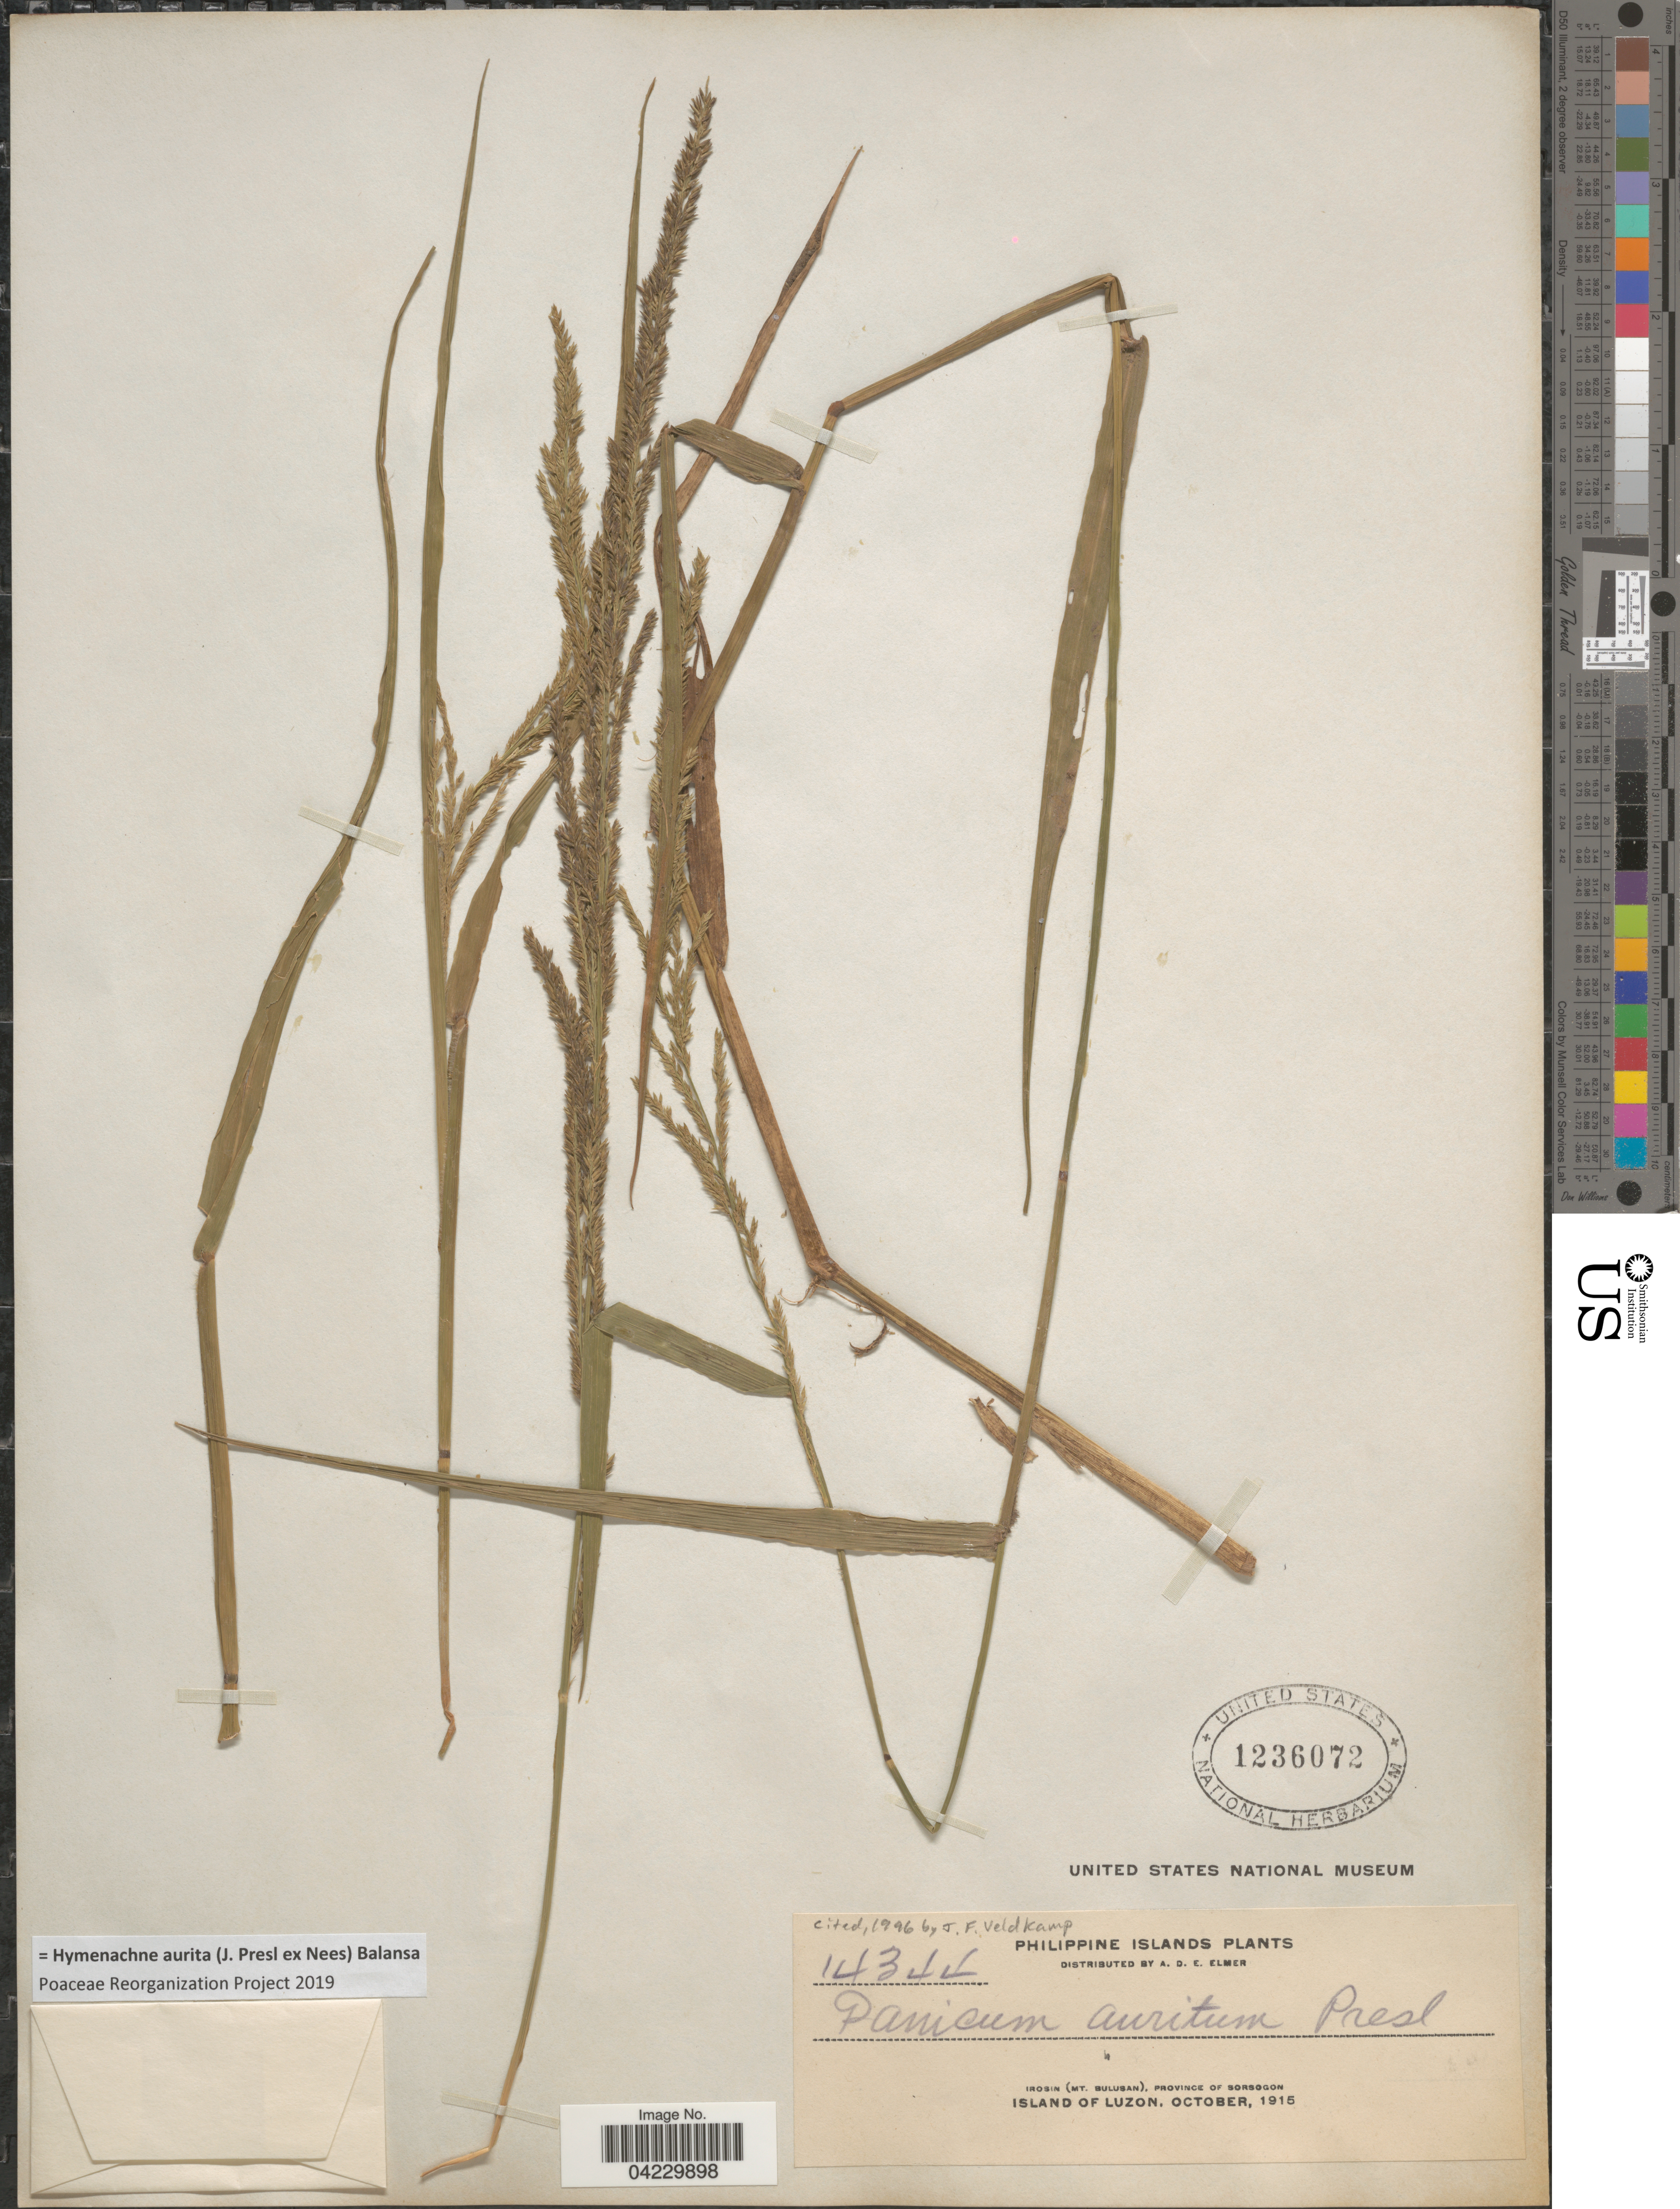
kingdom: Plantae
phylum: Tracheophyta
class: Liliopsida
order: Poales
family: Poaceae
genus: Hymenachne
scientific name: Hymenachne aurita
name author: (J. Presl ex Nees) Balansa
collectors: A. D. E. Elmer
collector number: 14344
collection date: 1915-10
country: Philippines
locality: Philippine Islands. Irosin (Mt. Bulusan), Province of Sorsogon. Island of Luzon.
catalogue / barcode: US 1236072